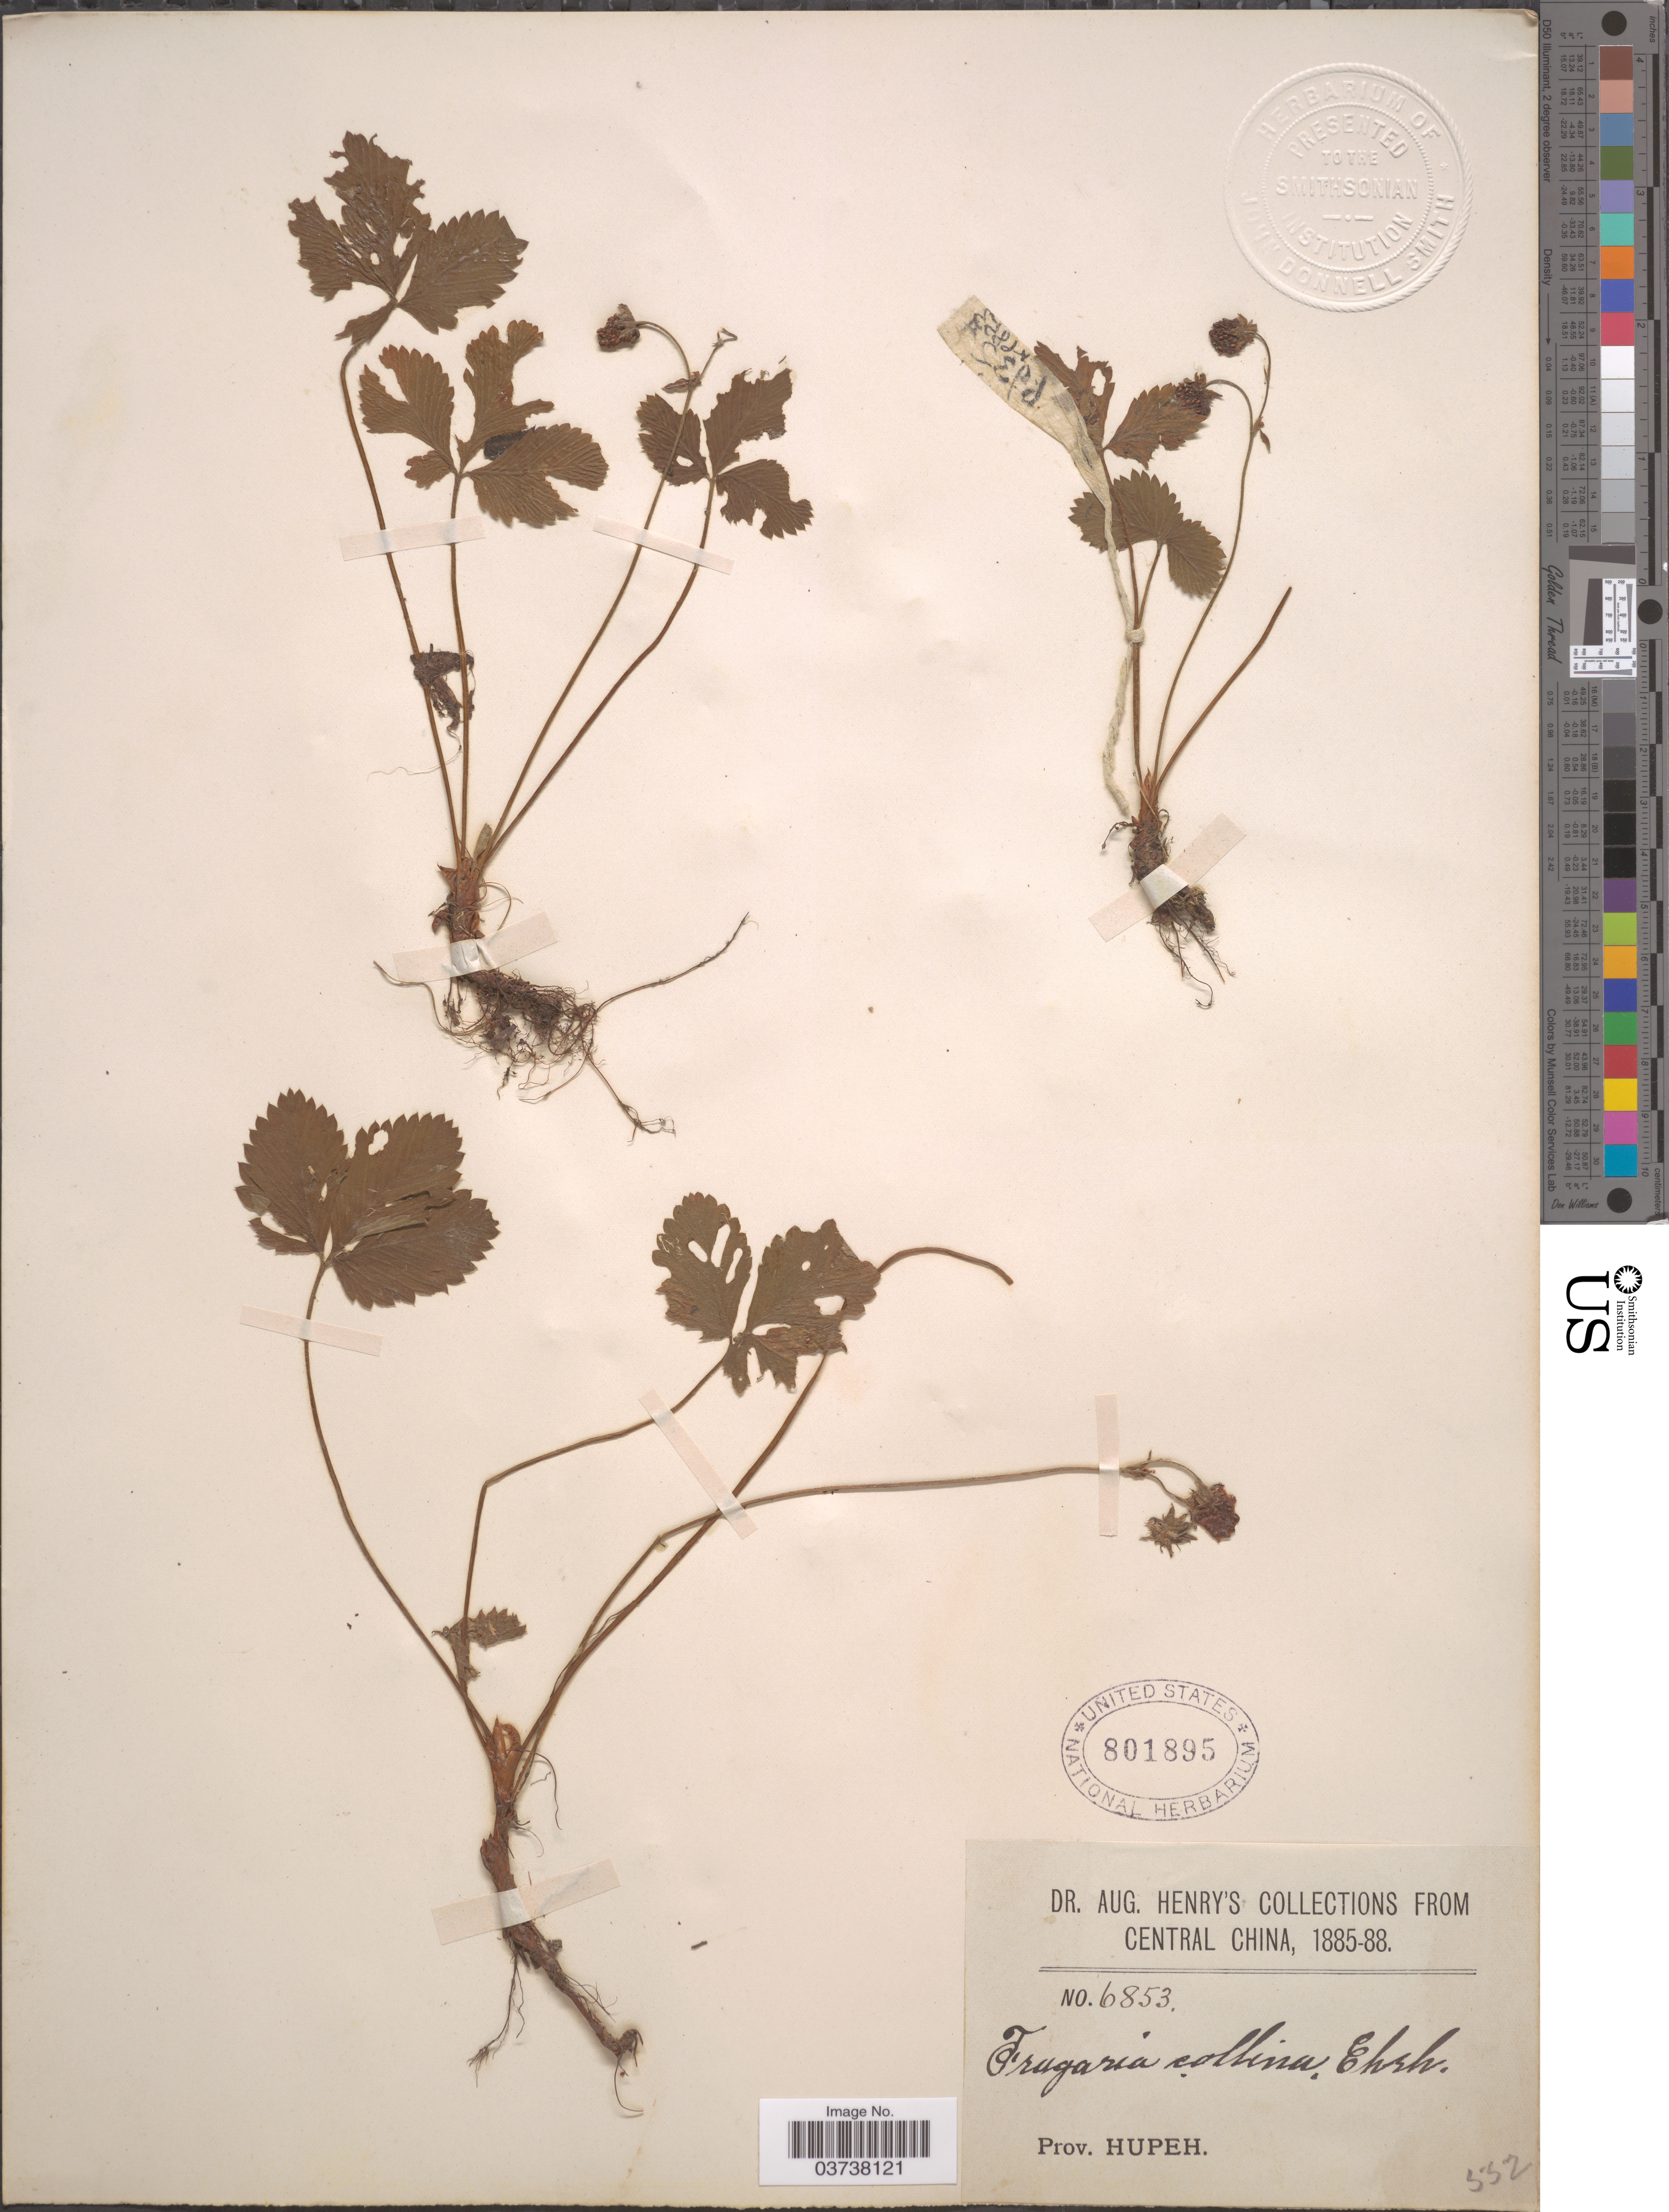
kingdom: Plantae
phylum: Tracheophyta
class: Magnoliopsida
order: Rosales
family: Rosaceae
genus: Fragaria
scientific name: Fragaria collina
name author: Ehrh.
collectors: A. Henry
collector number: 6853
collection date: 1885/1888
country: China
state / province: Hubei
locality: Central China. Prov. Hupeh.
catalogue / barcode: US 801895